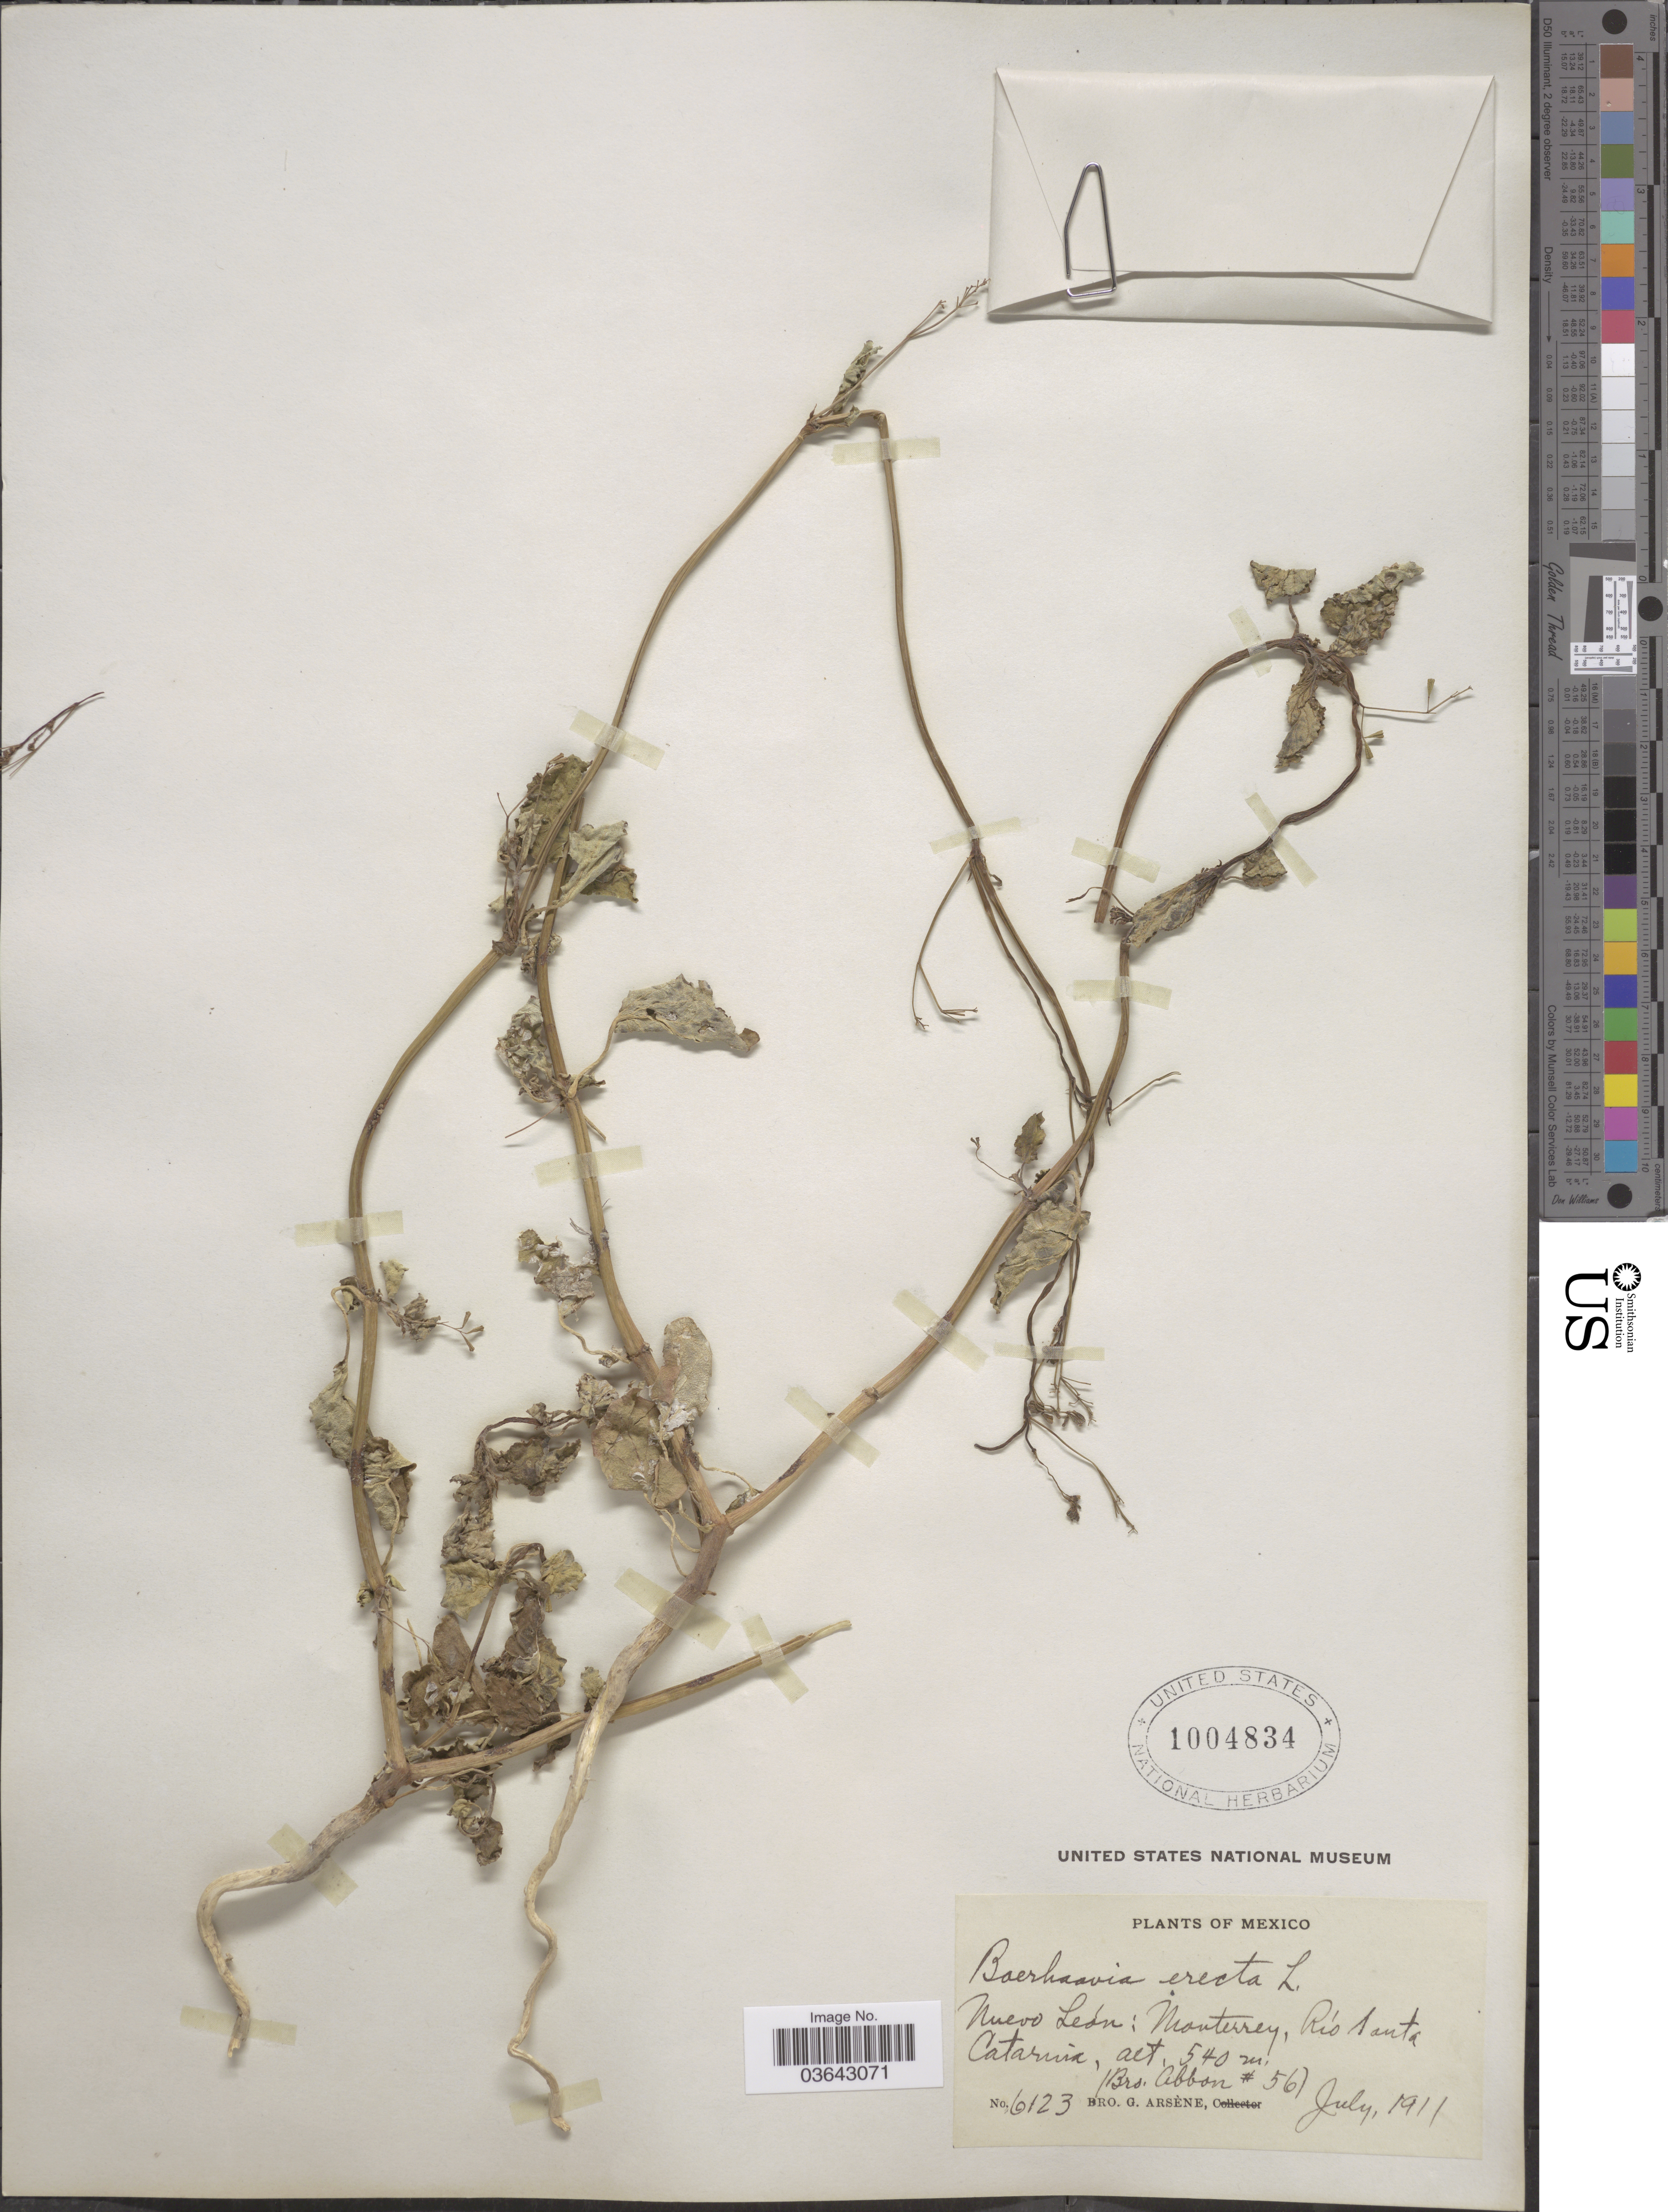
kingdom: Plantae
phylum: Tracheophyta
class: Magnoliopsida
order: Caryophyllales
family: Nyctaginaceae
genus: Boerhavia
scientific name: Boerhavia erecta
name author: L.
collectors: Bro. Abbon & Bro. G. Arsène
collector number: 561*/6123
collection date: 1911-07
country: Mexico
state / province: Nuevo León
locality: Monterrey, Río Santa Catarina.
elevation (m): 540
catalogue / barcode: US 1004834